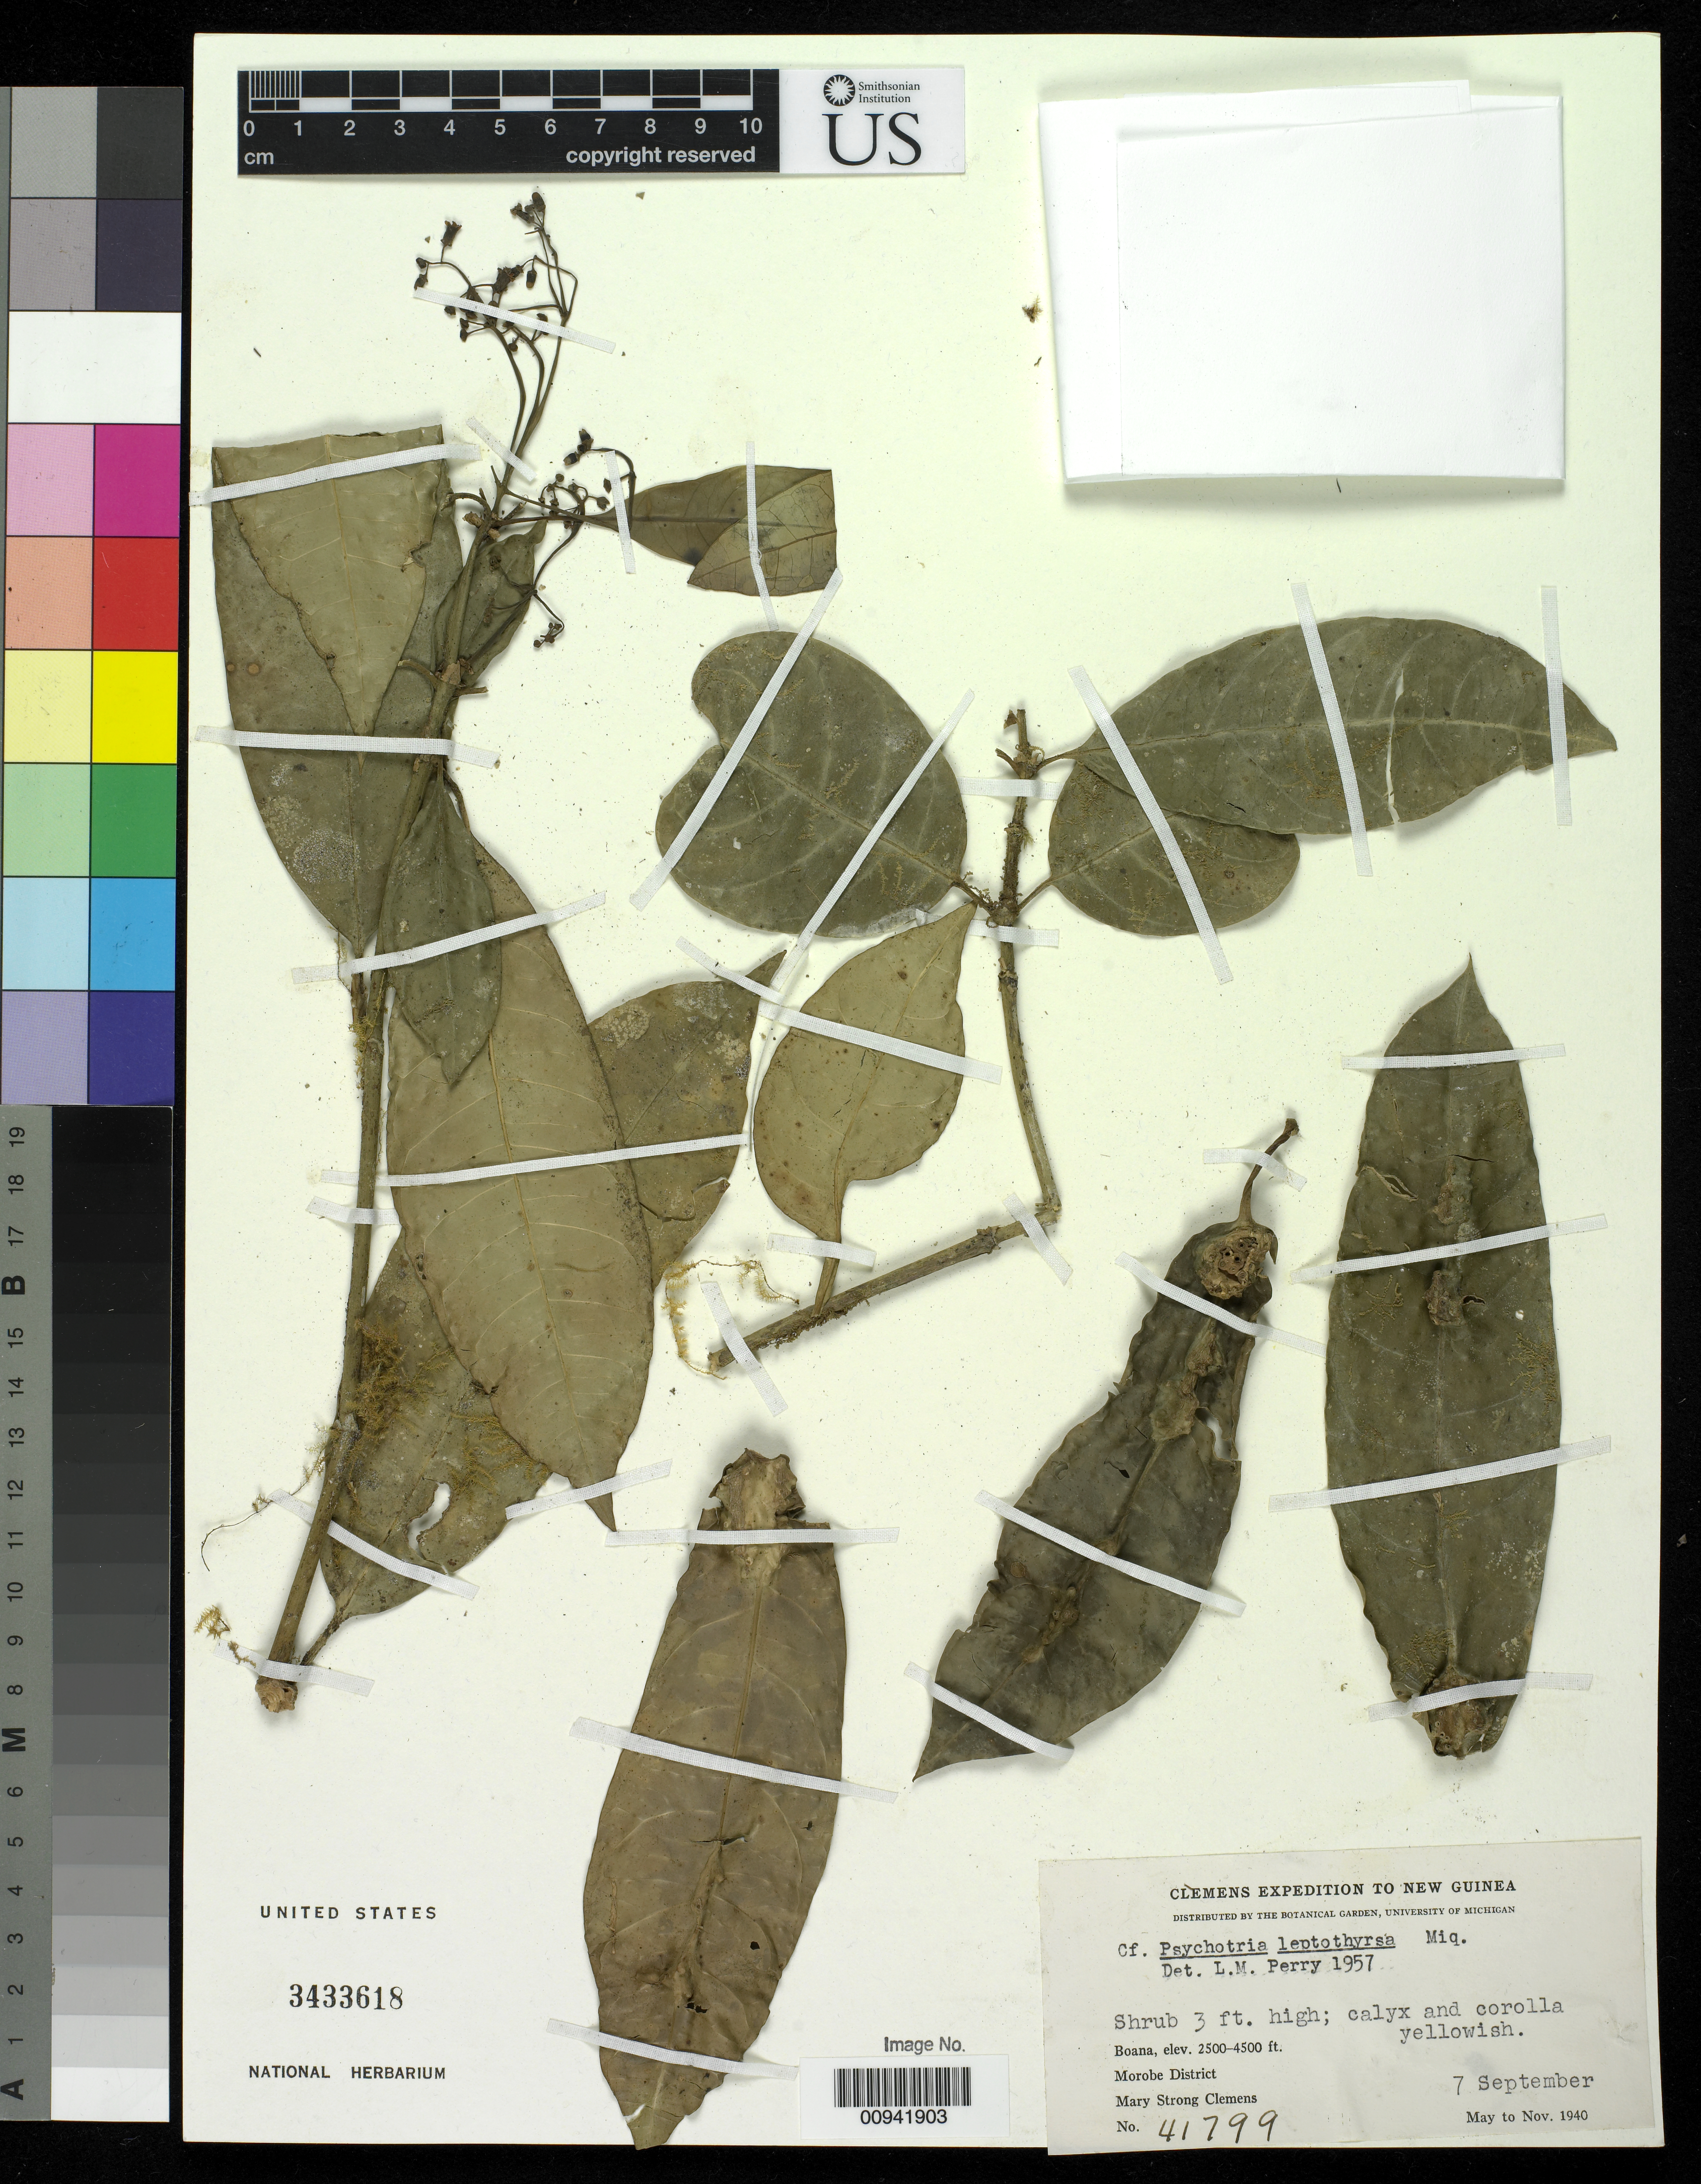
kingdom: Plantae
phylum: Tracheophyta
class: Magnoliopsida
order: Gentianales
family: Rubiaceae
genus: Psychotria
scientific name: Psychotria leptothyrsa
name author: Miq.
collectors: M. S. Clemens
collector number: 41799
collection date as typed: May 1940 to Nov 1940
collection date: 1940-05/1940-11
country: Papua New Guinea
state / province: Morobe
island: New Guinea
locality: Boana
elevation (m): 762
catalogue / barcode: US 3433618